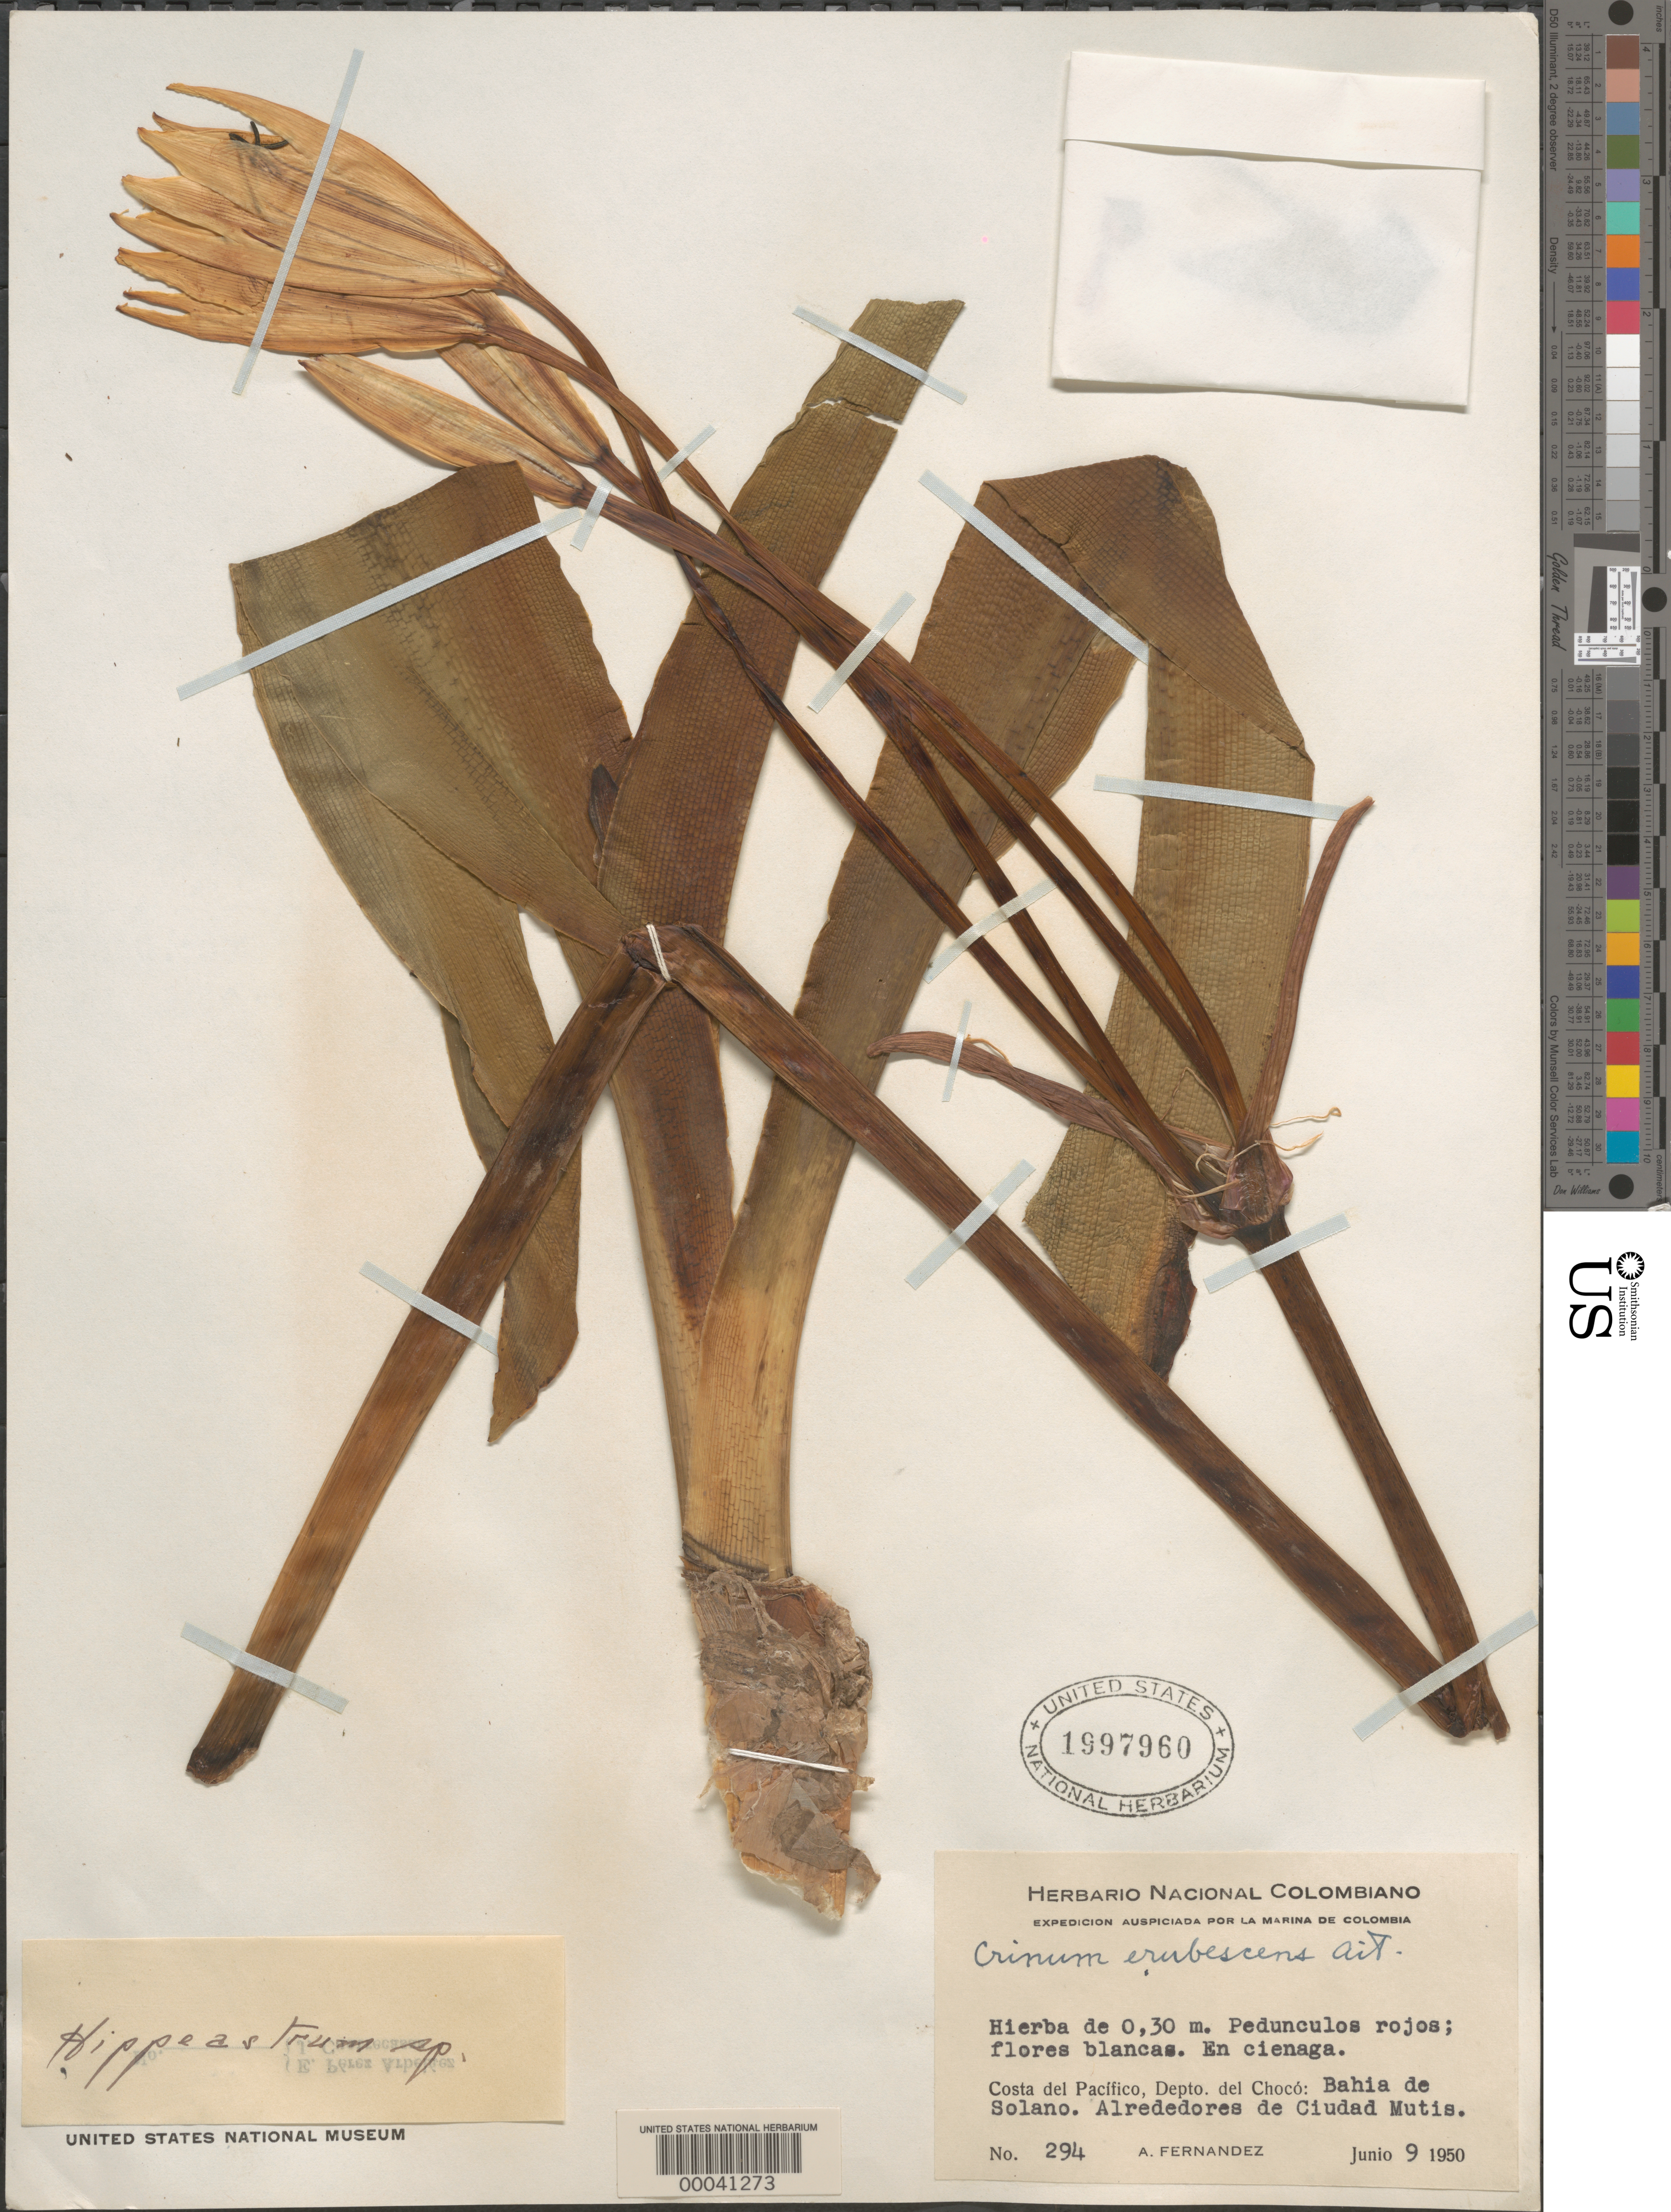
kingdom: Plantae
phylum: Tracheophyta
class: Liliopsida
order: Asparagales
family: Amaryllidaceae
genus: Crinum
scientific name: Crinum erubescens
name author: Aiton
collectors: Á. Fernández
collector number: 294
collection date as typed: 09 Jun 1950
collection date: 1950-06-09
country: Colombia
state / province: Chocó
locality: Costa del Pacifico, Bahia de Solano, near Cuidad Mutis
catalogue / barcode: US 1997960